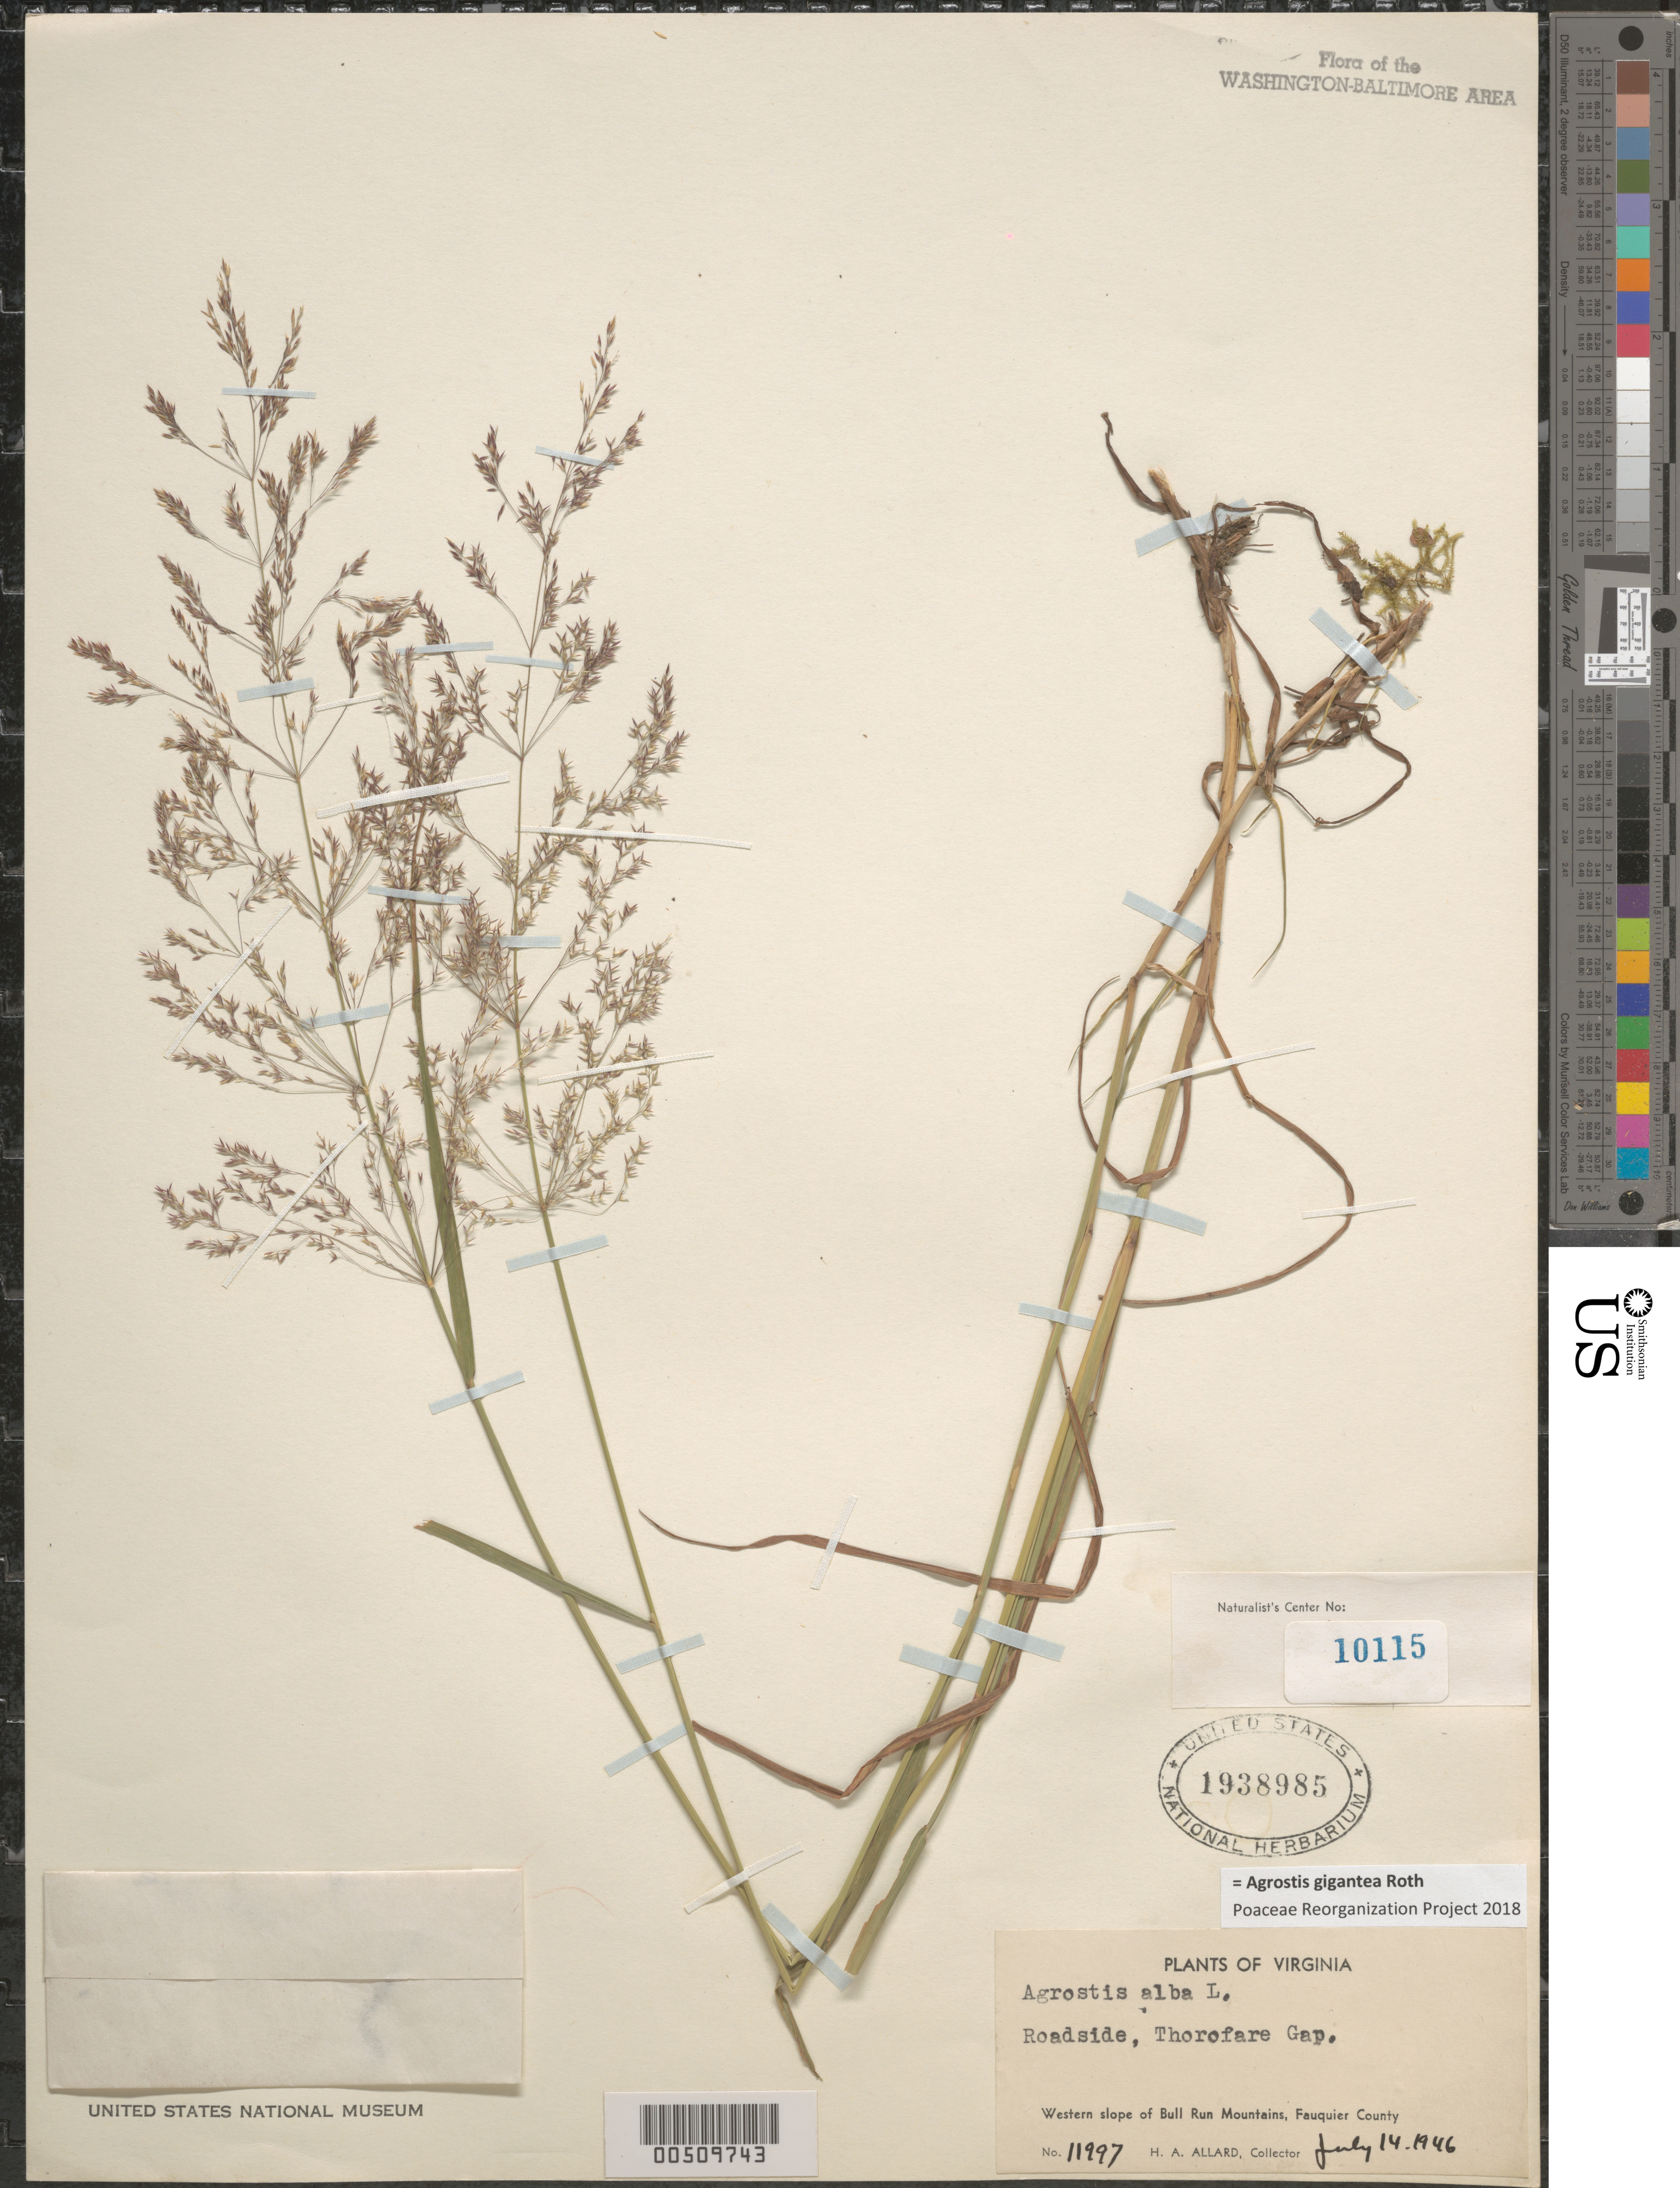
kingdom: Plantae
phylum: Tracheophyta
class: Liliopsida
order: Poales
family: Poaceae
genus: Agrostis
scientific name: Agrostis gigantea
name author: Roth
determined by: Poaceae Reorganization Project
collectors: H. A. Allard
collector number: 11997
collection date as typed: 14 Jul 1946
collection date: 1946-07-14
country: United States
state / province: Virginia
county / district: Fauquier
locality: Bull Run Mts., Thorofare Gap Bull Run Mts.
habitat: Roadside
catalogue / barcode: US 1938985